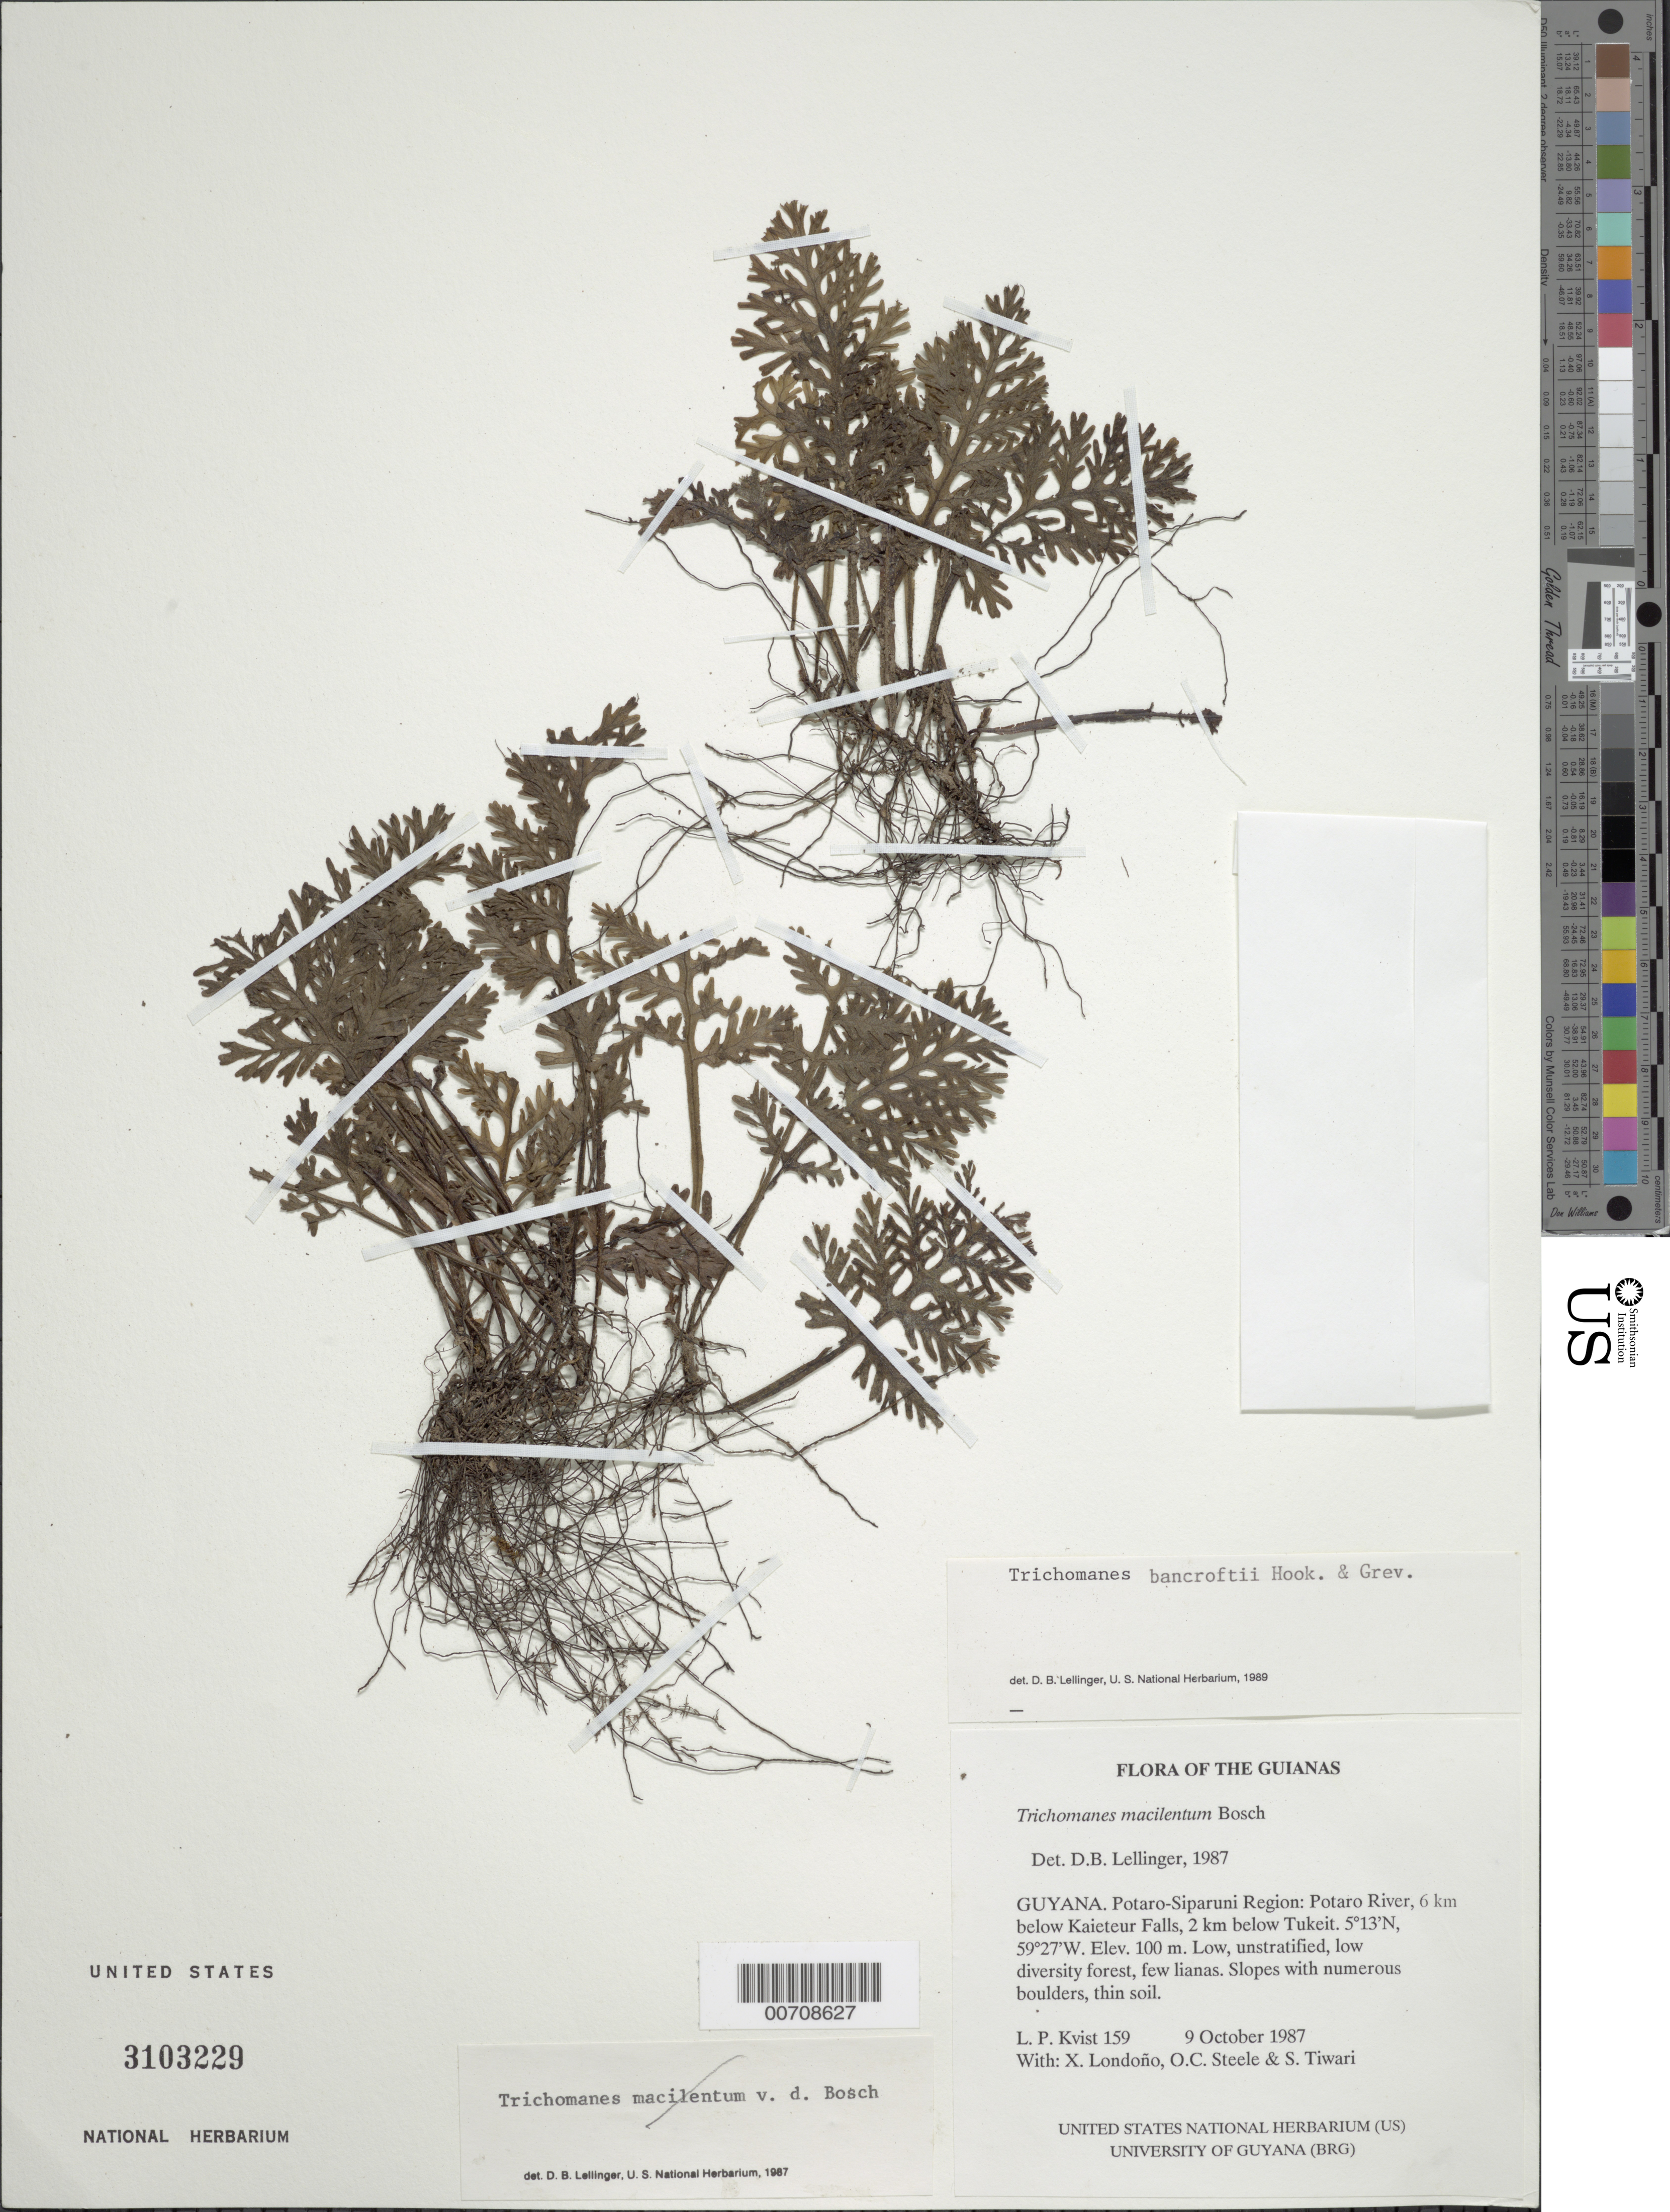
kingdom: Plantae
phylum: Tracheophyta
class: Polypodiopsida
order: Hymenophyllales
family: Hymenophyllaceae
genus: Trichomanes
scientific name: Trichomanes bancroftii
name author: Hook. & Grev.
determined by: Lellinger, David B., (BOT), Smithsonian Institution - National Museum of Natural History (UNITED STATES)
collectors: L. P. Kvist, X. Londoño, O. C. Steele & S. Tiwari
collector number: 159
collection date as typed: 9 October 1987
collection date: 1987-10-09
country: Guyana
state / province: Potaro-Siparuni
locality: Potaro River, 6 km below Kaieteur Falls, 2 km below Tukeit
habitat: Low, unstratified, low diversity forest, few lianas. Slopes with numerous boulders, thin soil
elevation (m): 100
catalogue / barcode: US 3103229